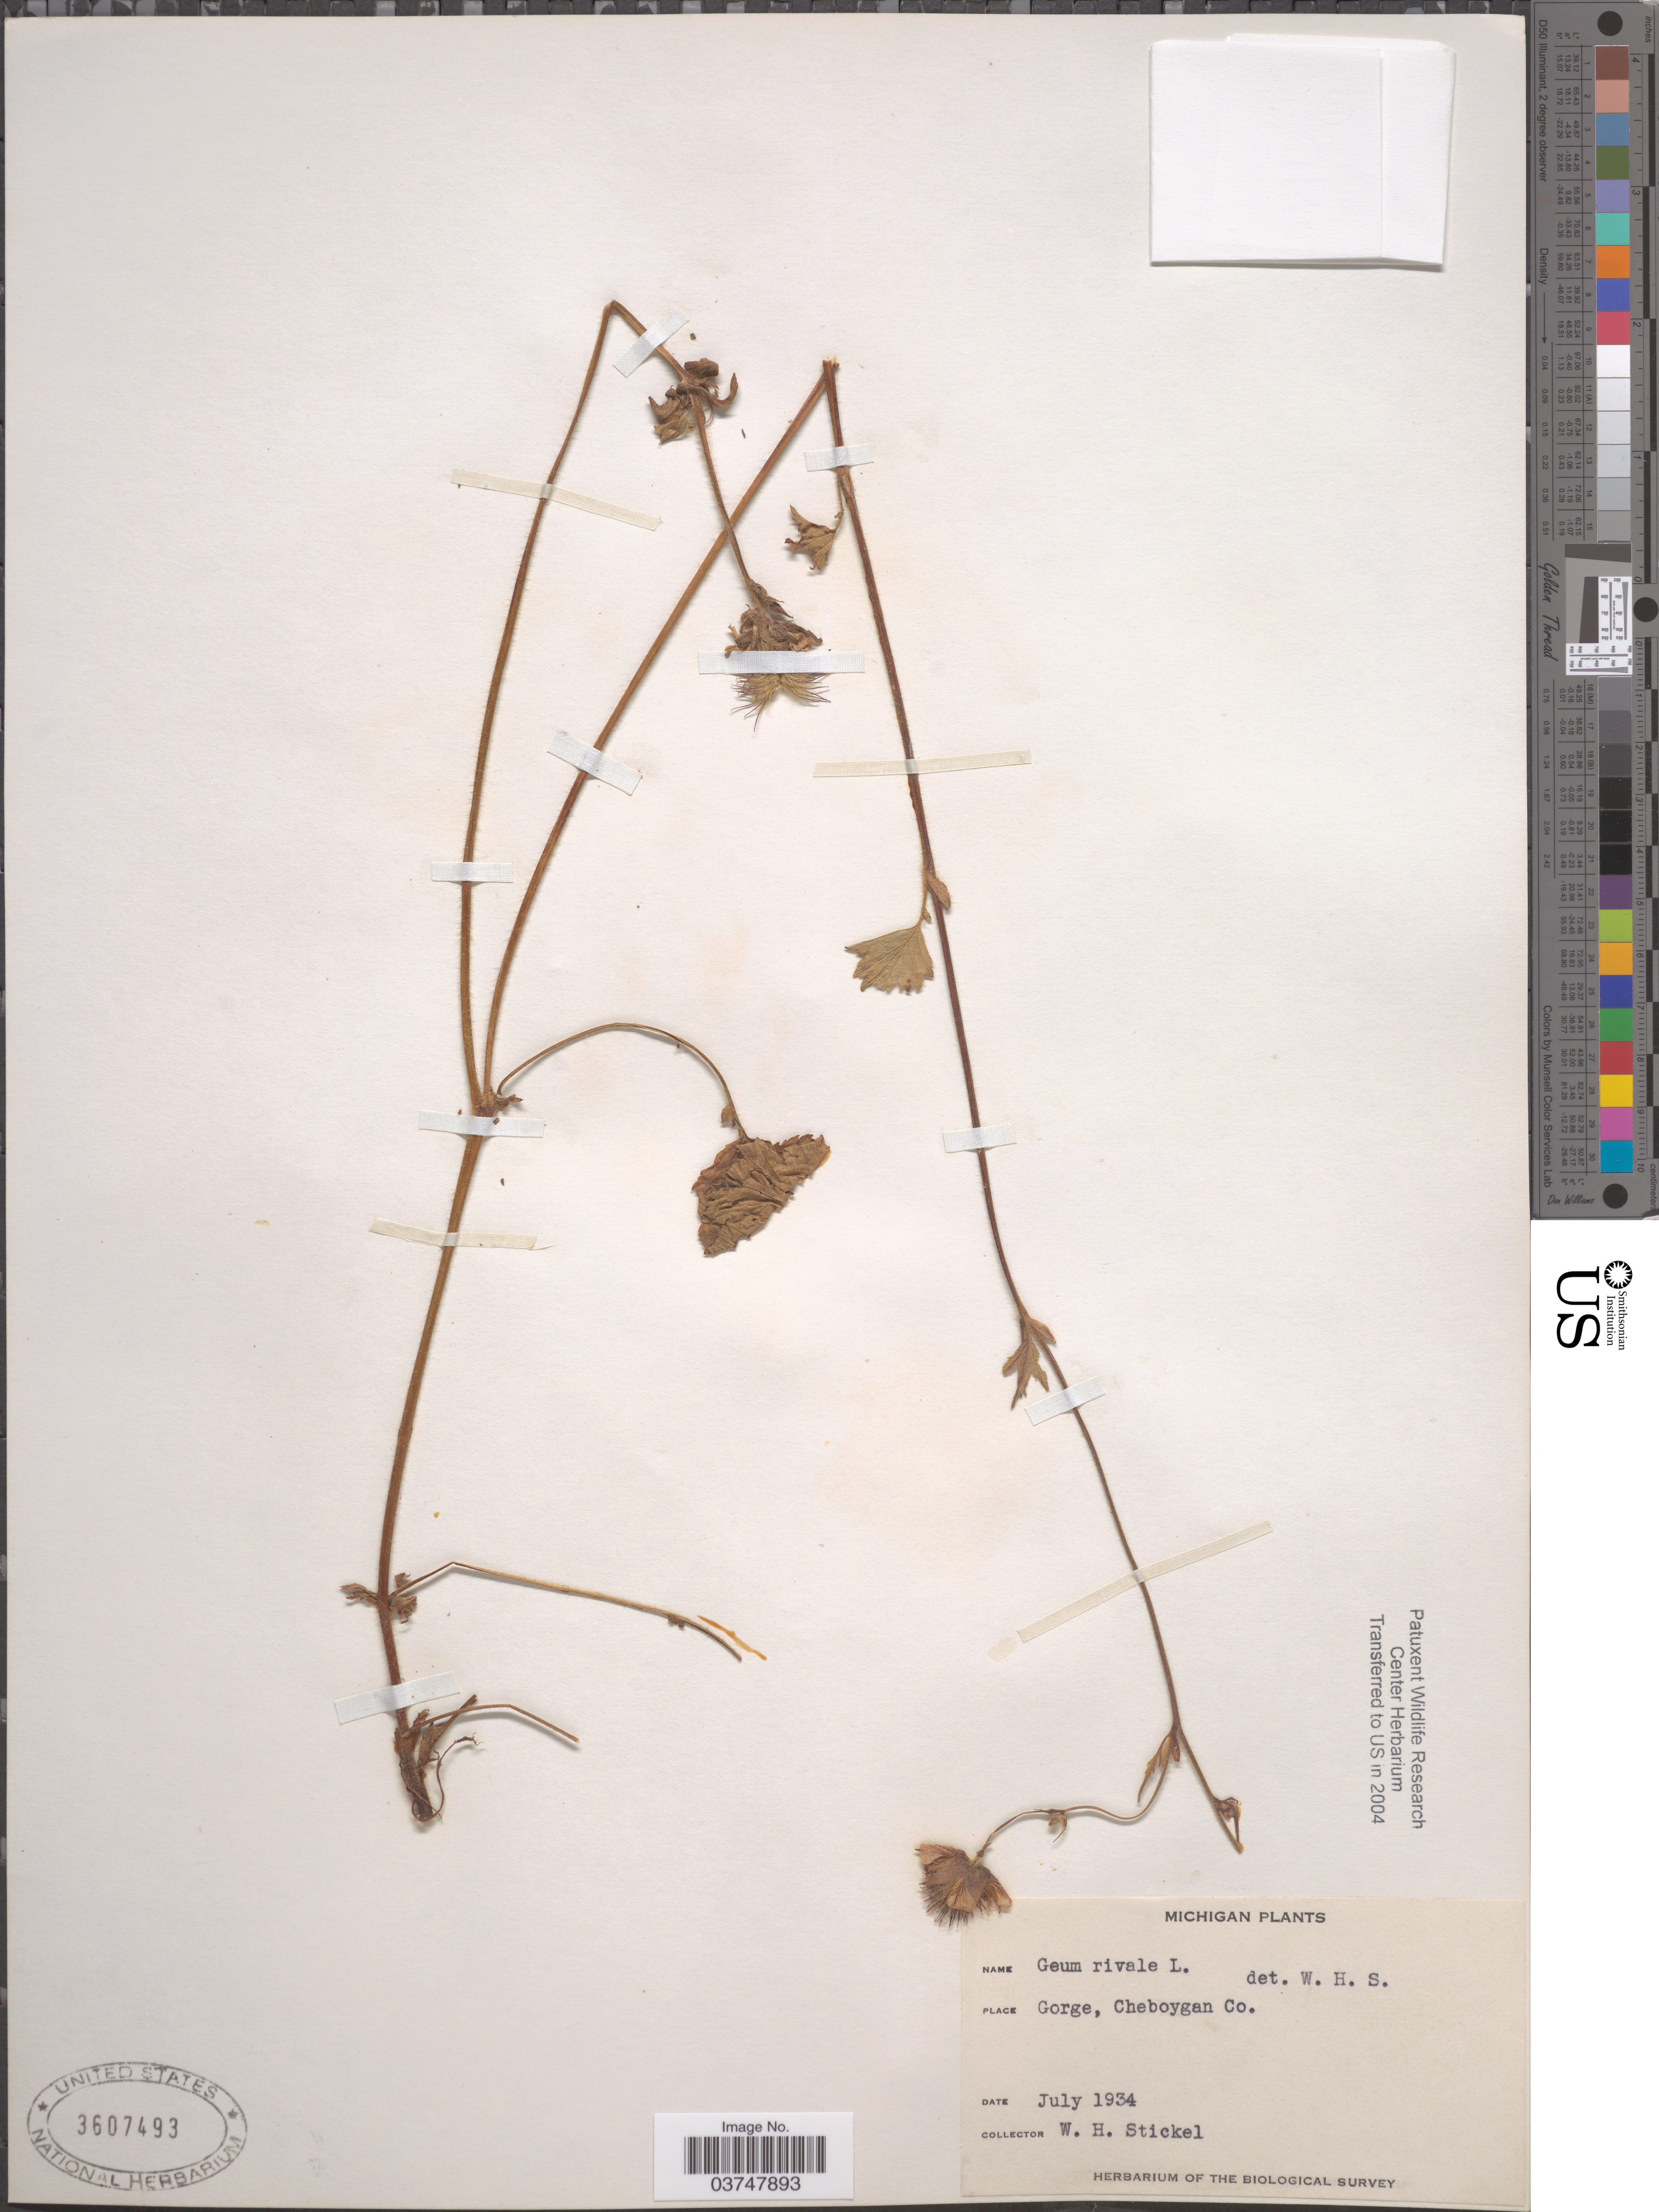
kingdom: Plantae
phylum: Tracheophyta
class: Magnoliopsida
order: Rosales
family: Rosaceae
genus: Geum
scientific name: Geum rivale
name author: L.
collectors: W. Stickel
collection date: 1934-07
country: United States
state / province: Michigan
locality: Gorge, Cheboygan Co.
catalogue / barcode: US 3607493